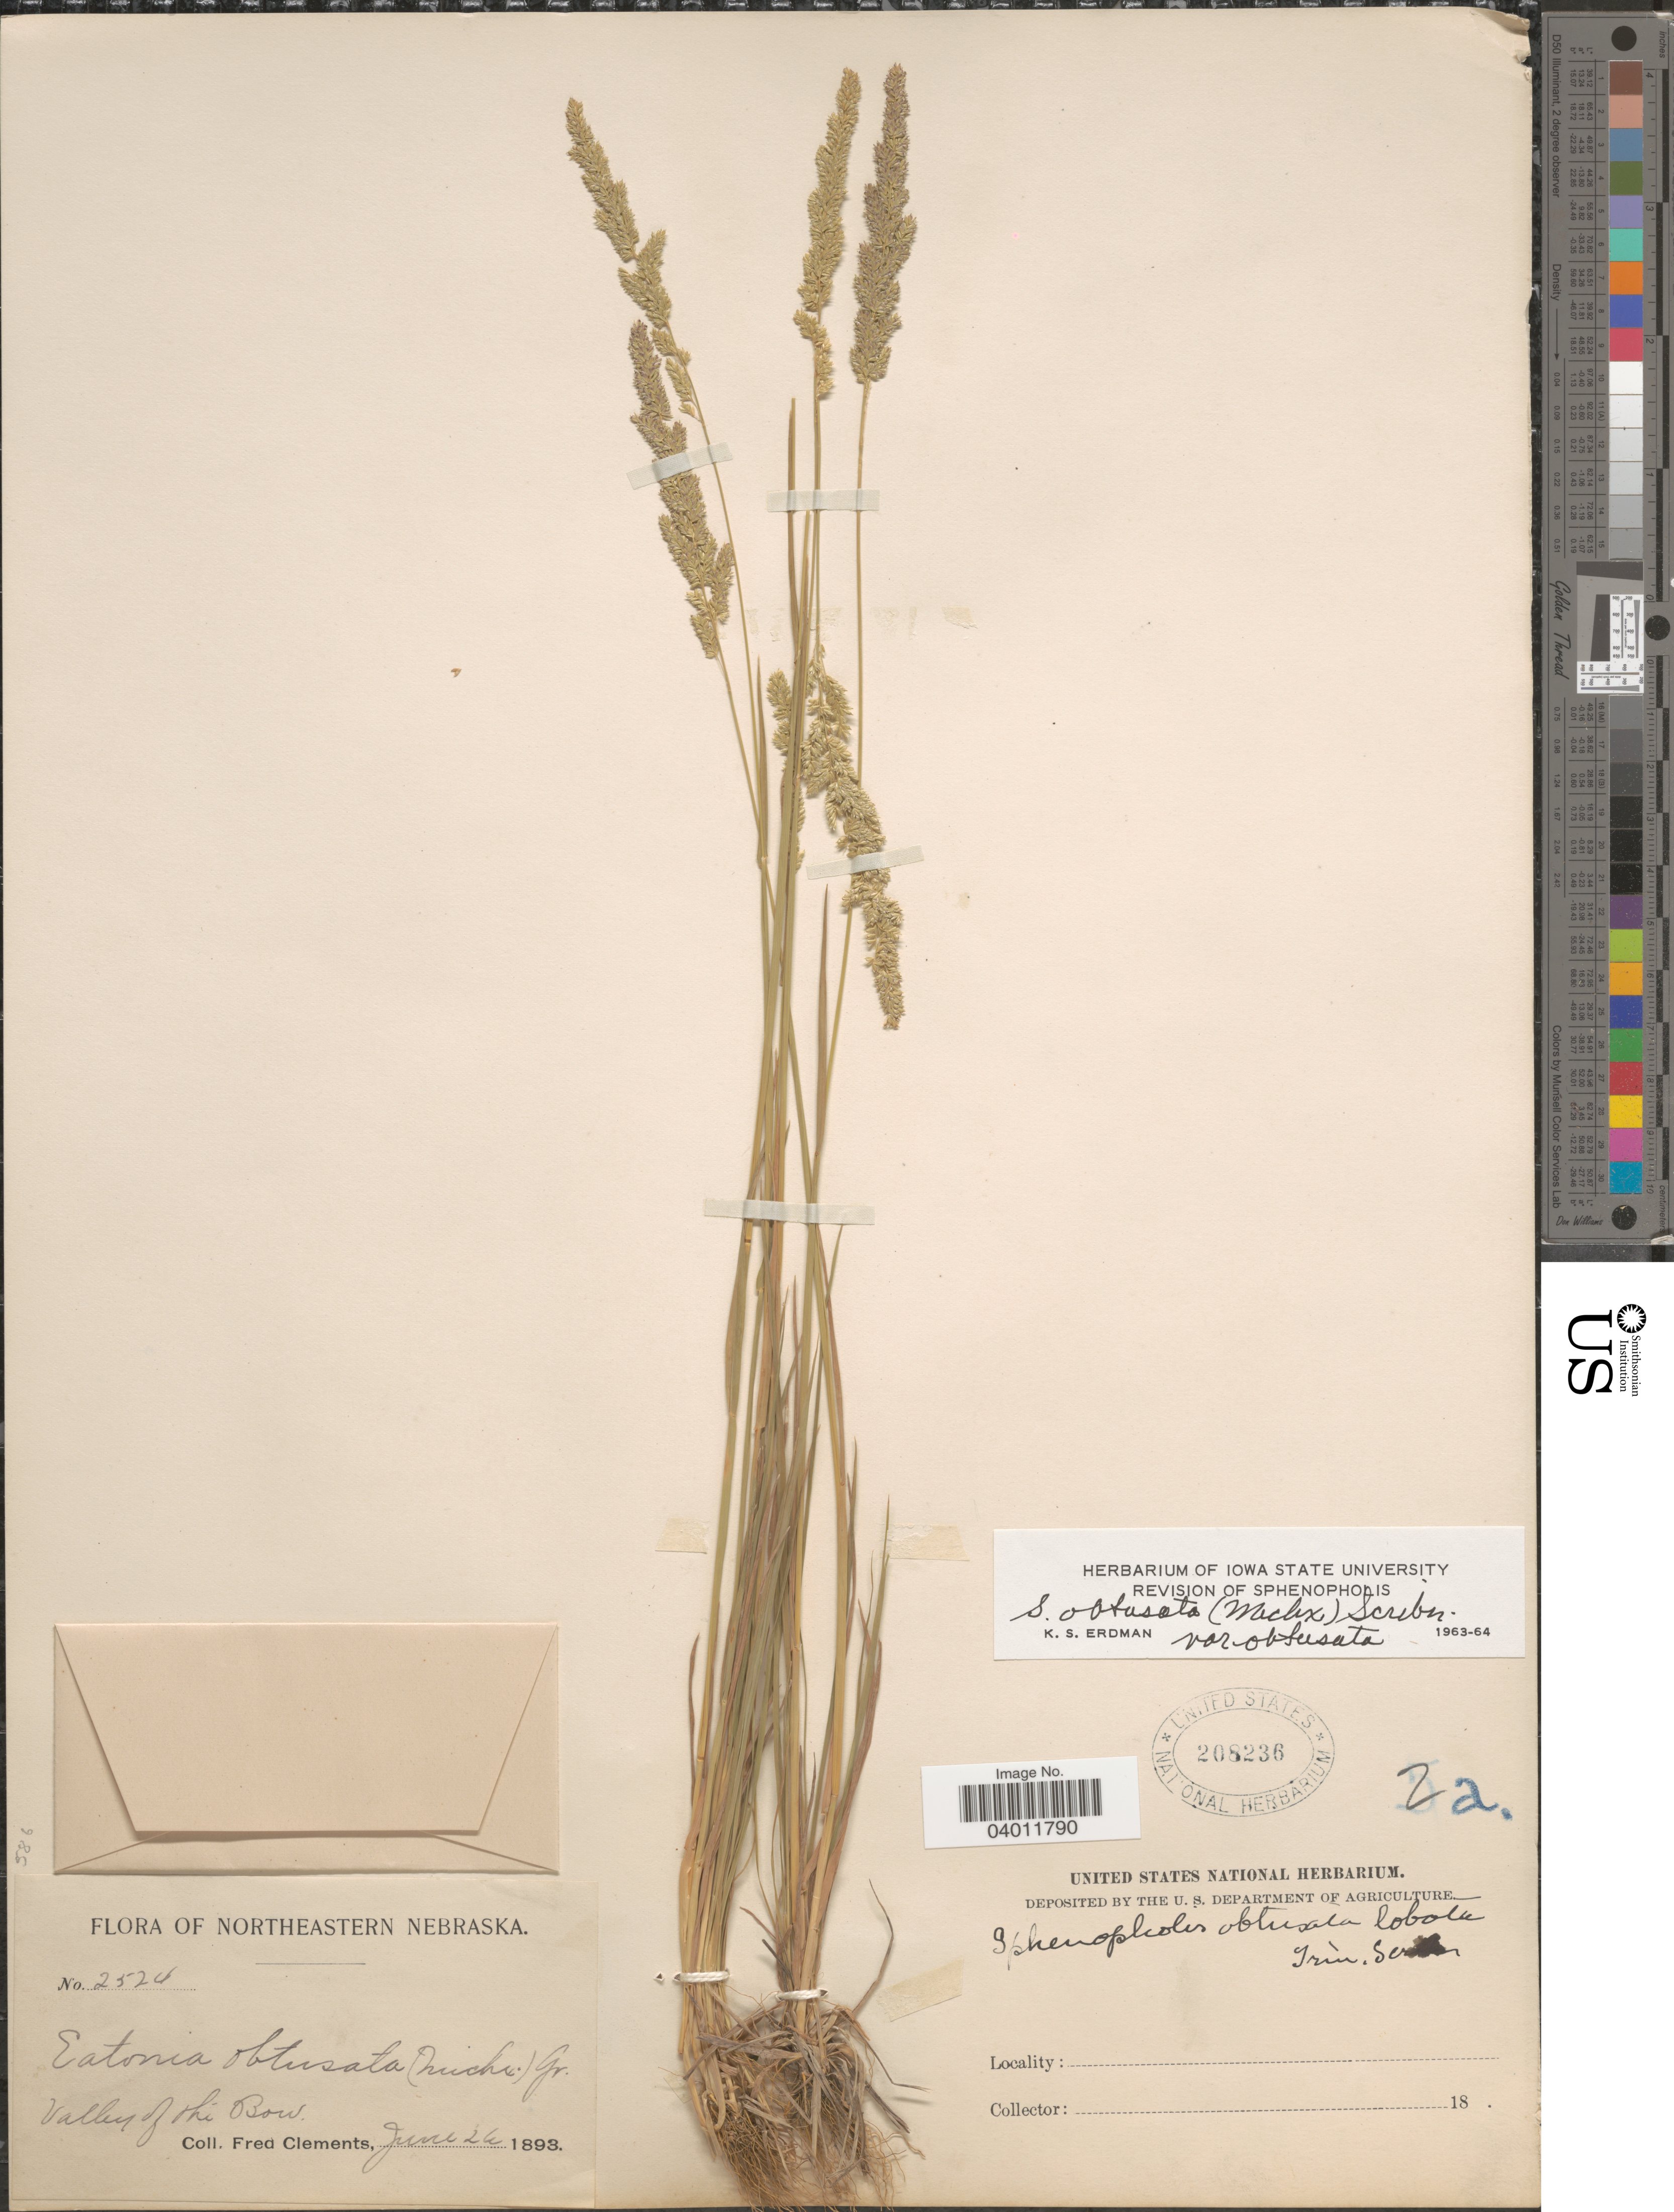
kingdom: Plantae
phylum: Tracheophyta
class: Liliopsida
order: Poales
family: Poaceae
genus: Sphenopholis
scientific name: Sphenopholis obtusata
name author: (Michx.) Scribn.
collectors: F. Clements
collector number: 2524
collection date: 1893-06-26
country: United States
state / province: Nebraska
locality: Northeastern Nebraska. Valley of the Bow.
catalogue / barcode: US 208236